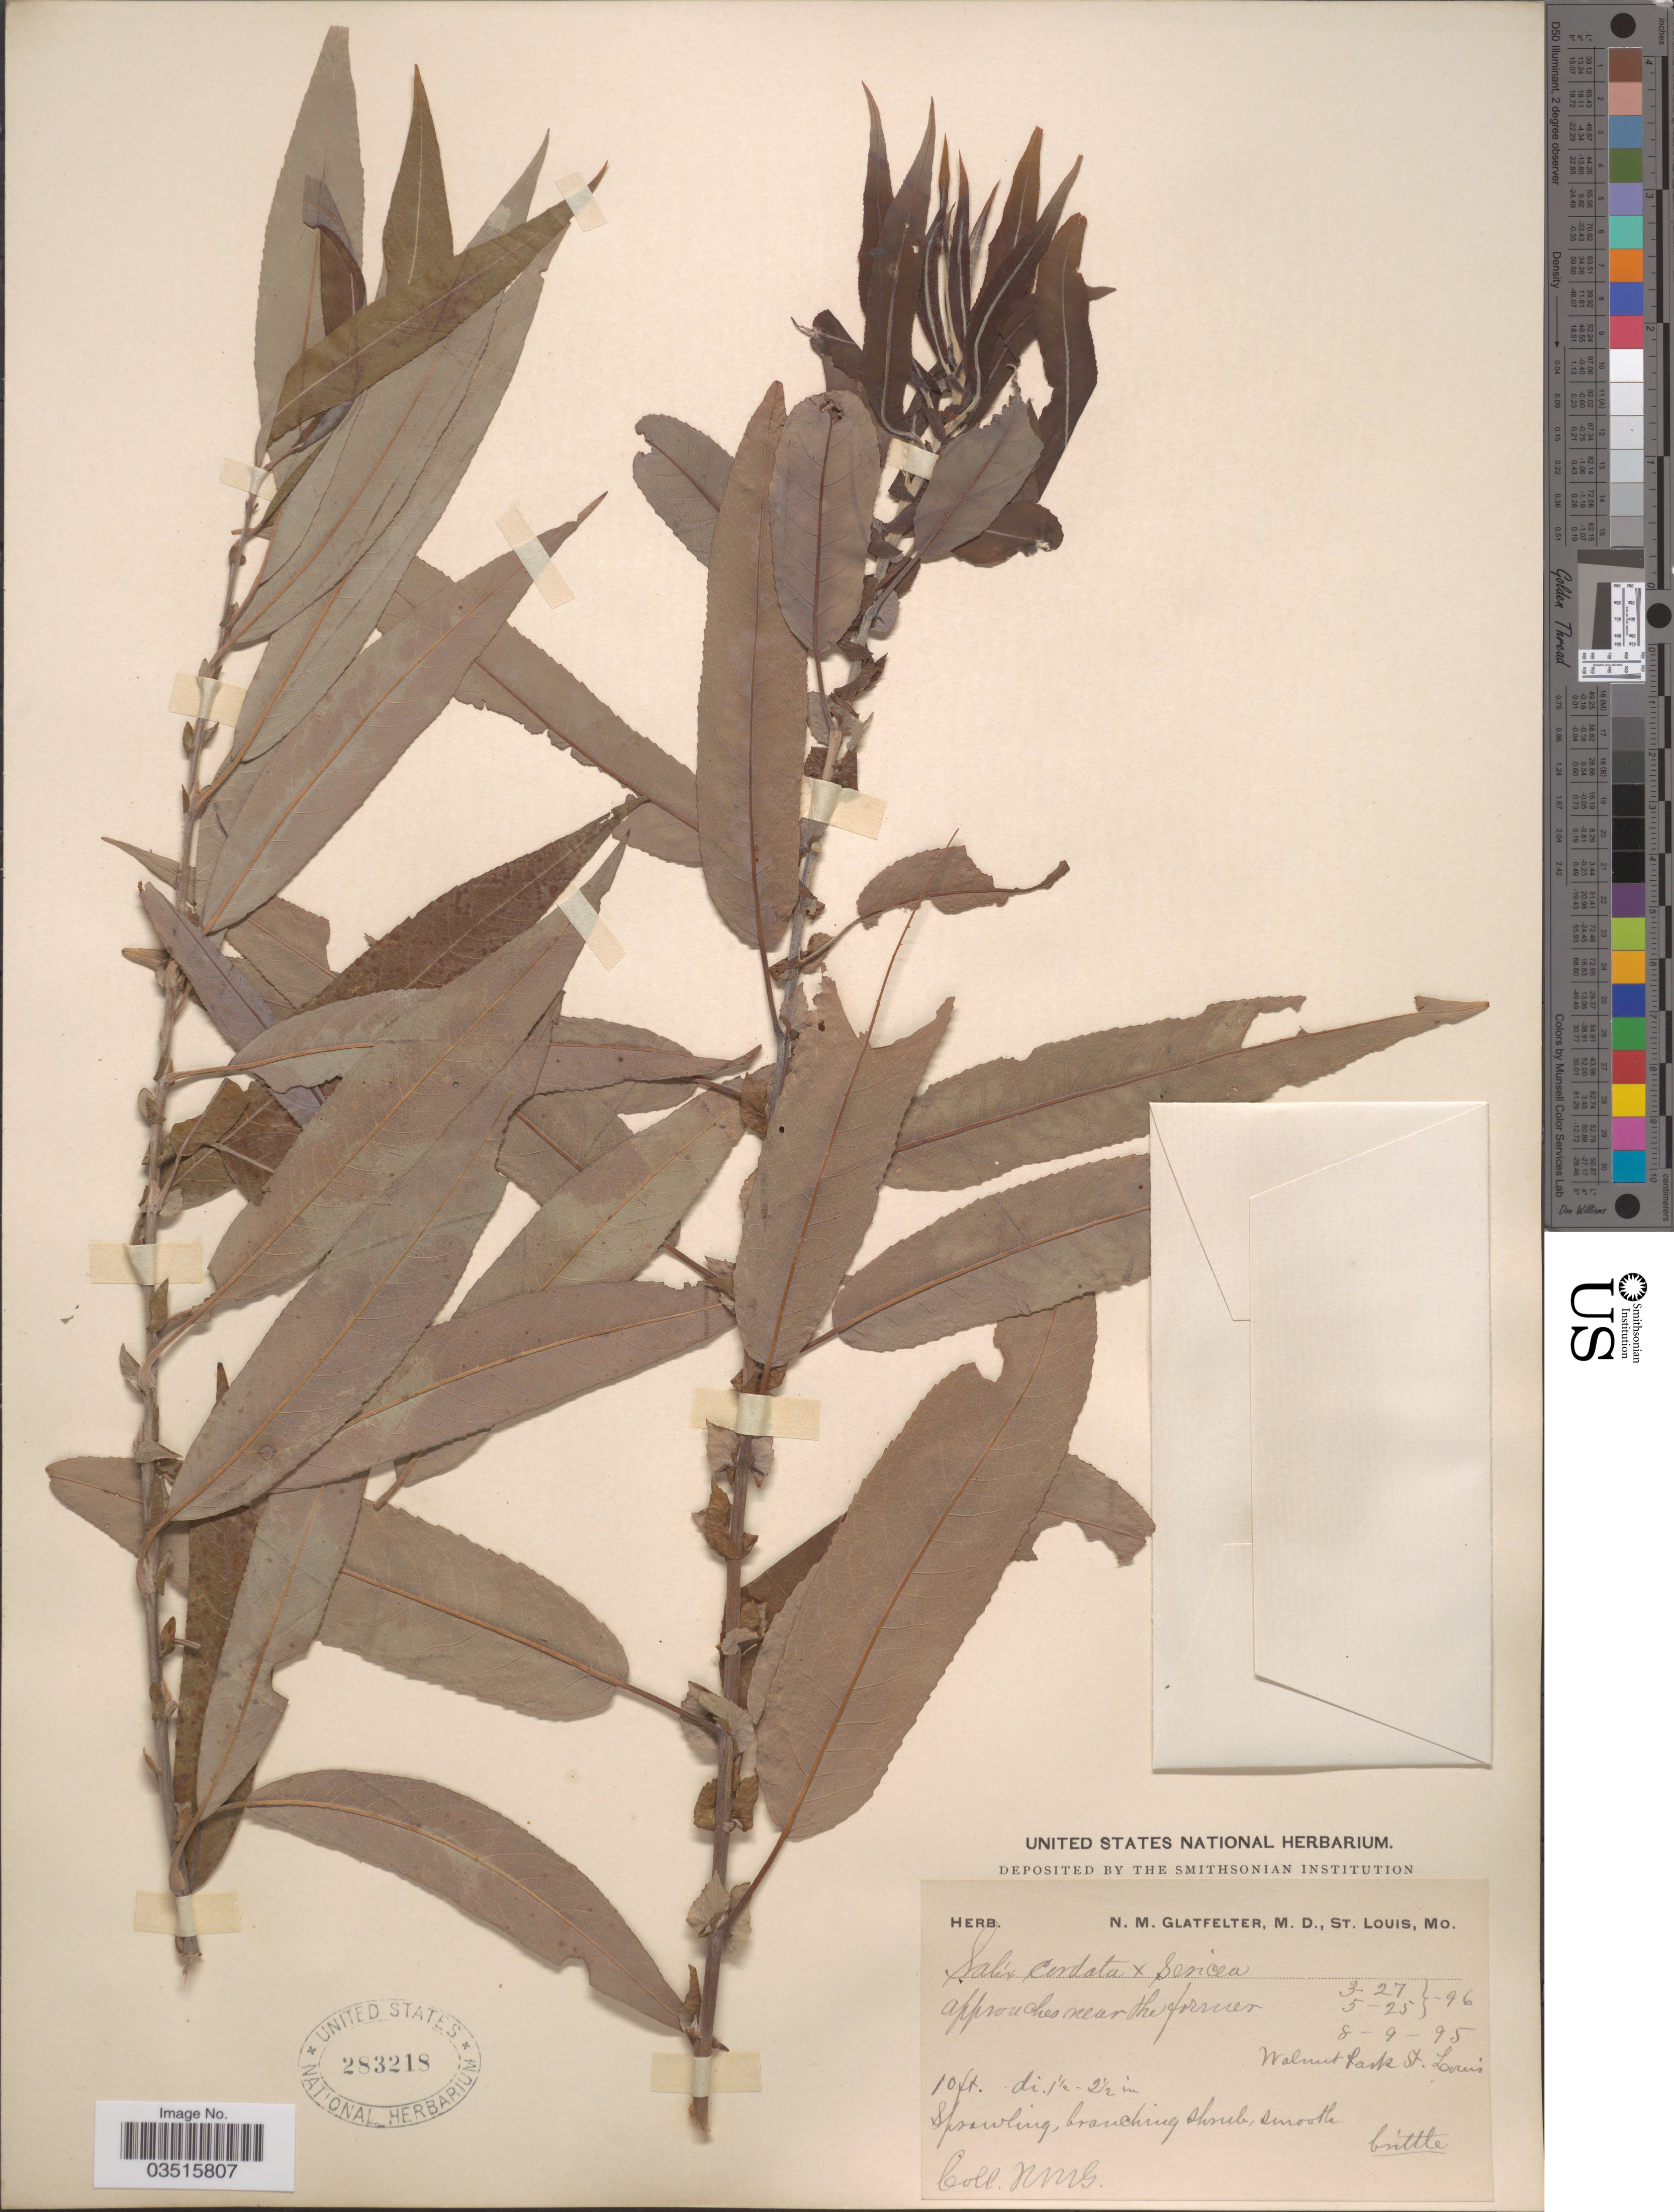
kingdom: Plantae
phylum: Tracheophyta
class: Magnoliopsida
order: Malpighiales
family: Salicaceae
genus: Salix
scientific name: Salix missouriensis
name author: Bebb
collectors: N. M. Glatfelter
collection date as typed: Transcribed d/m/y: 9/8/95 to 25/5/96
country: United States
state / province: Missouri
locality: Walnut Park. St. Louis.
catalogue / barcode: US 283218